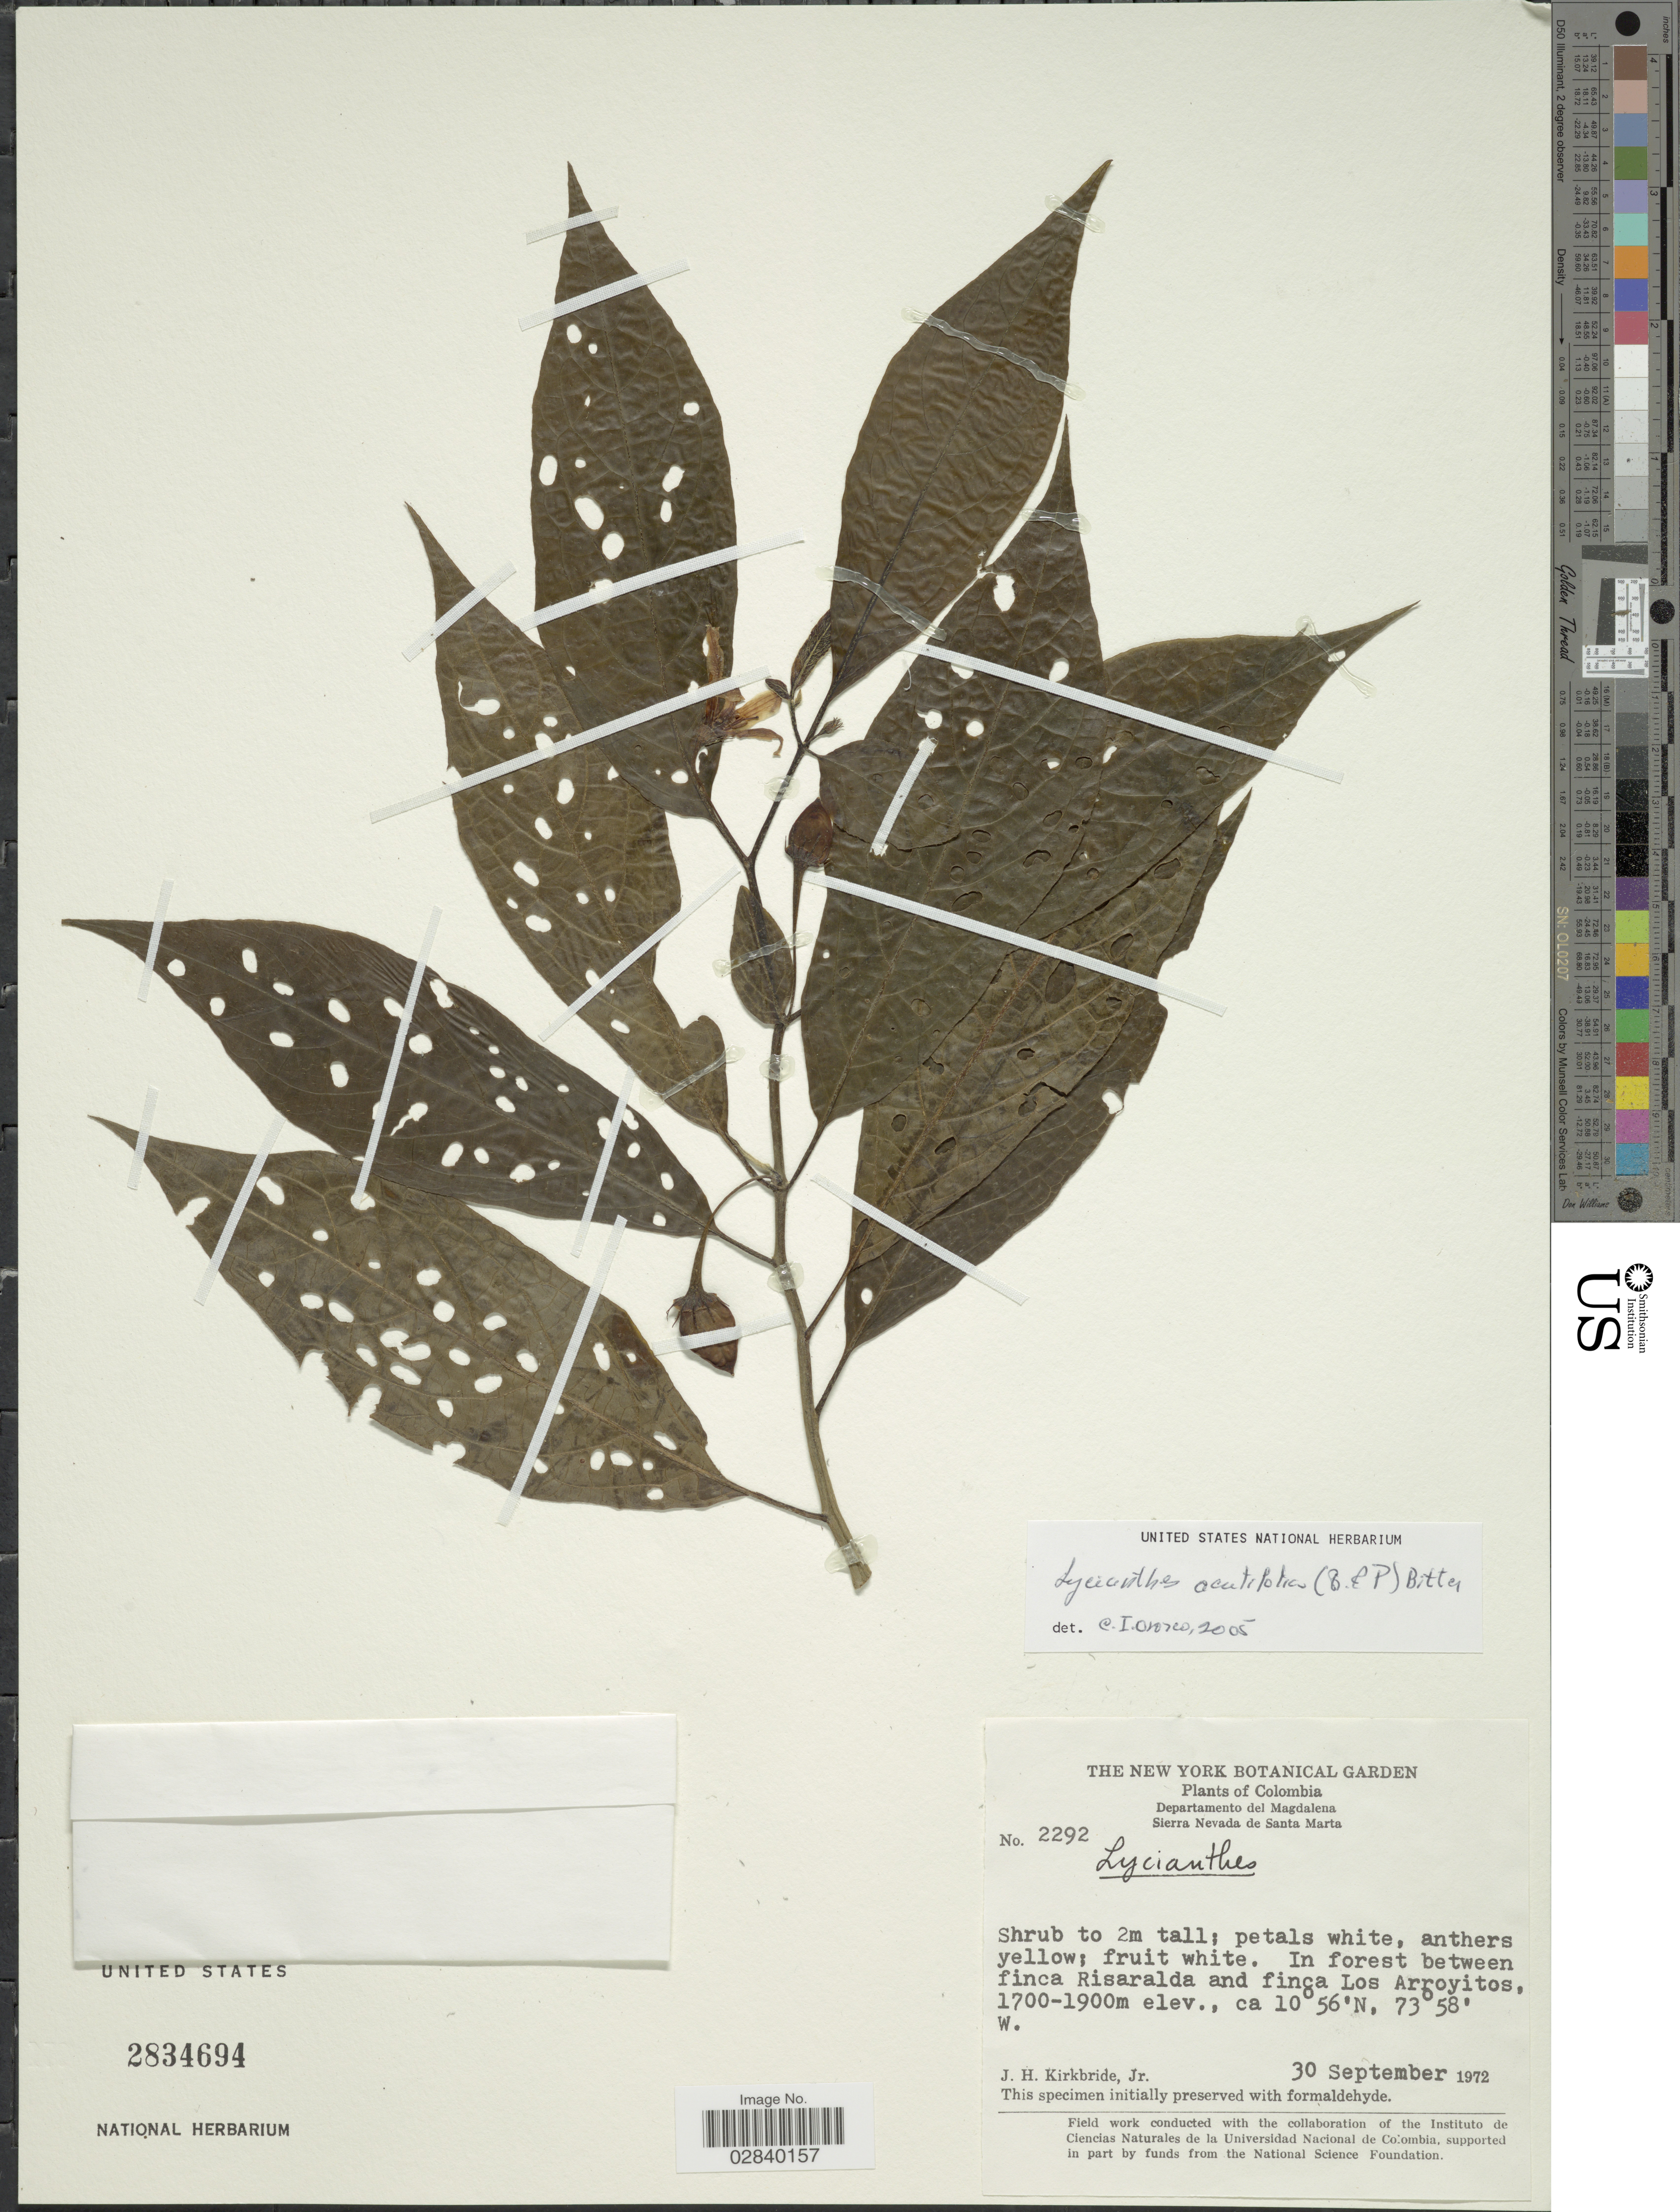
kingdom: Plantae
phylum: Tracheophyta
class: Magnoliopsida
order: Solanales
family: Solanaceae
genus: Lycianthes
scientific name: Lycianthes acutifolia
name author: (Ruiz & Pav.) Bitter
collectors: J. H. Kirkbride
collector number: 2292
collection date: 1972-09-30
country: Colombia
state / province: Magdalena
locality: Departamento del Magdalena. Sierra Nevada de Santa Marta. In forest between finca Risaralda and finca Los Arroyitos.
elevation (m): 1700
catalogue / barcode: US 2834694